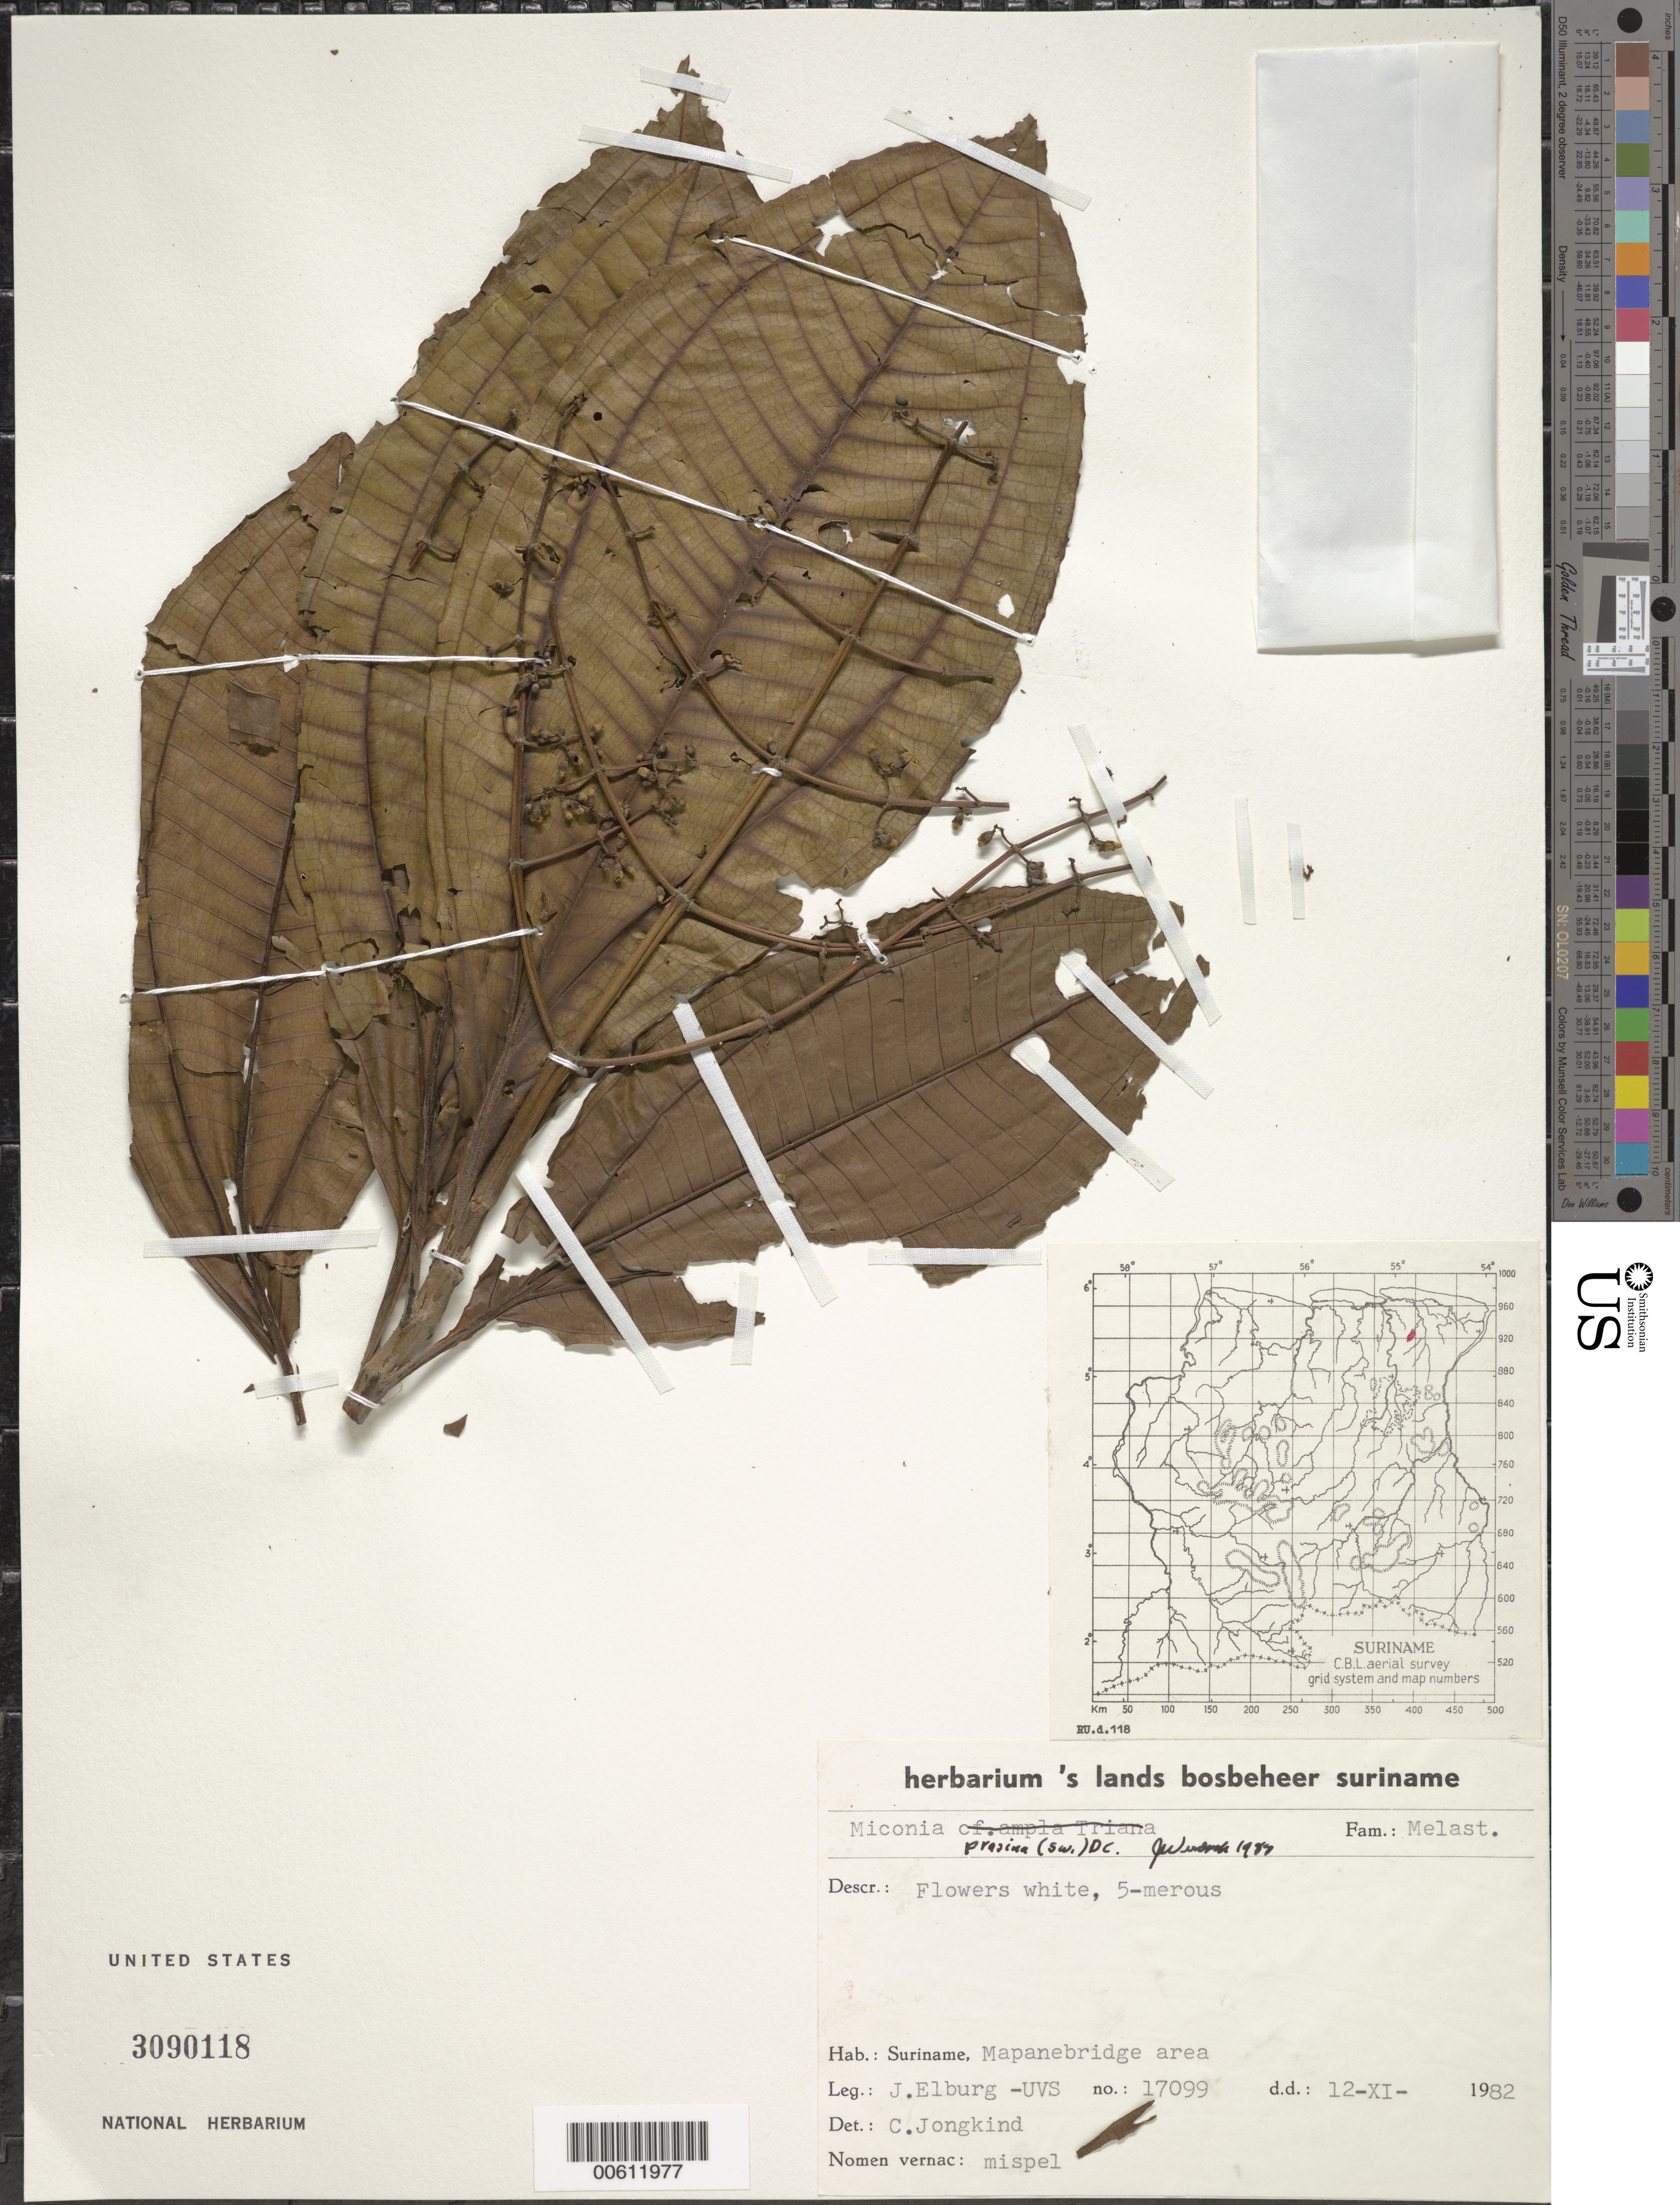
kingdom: Plantae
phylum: Tracheophyta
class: Magnoliopsida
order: Myrtales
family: Melastomataceae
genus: Miconia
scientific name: Miconia prasina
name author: (Sw.) DC.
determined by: Wurdack, John J., (US), US (UNITED STATES)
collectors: J. Elburg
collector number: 17099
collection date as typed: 12-Nov-82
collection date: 1982-11-12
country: Suriname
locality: Mapane Bridge area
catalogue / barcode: US 3090118